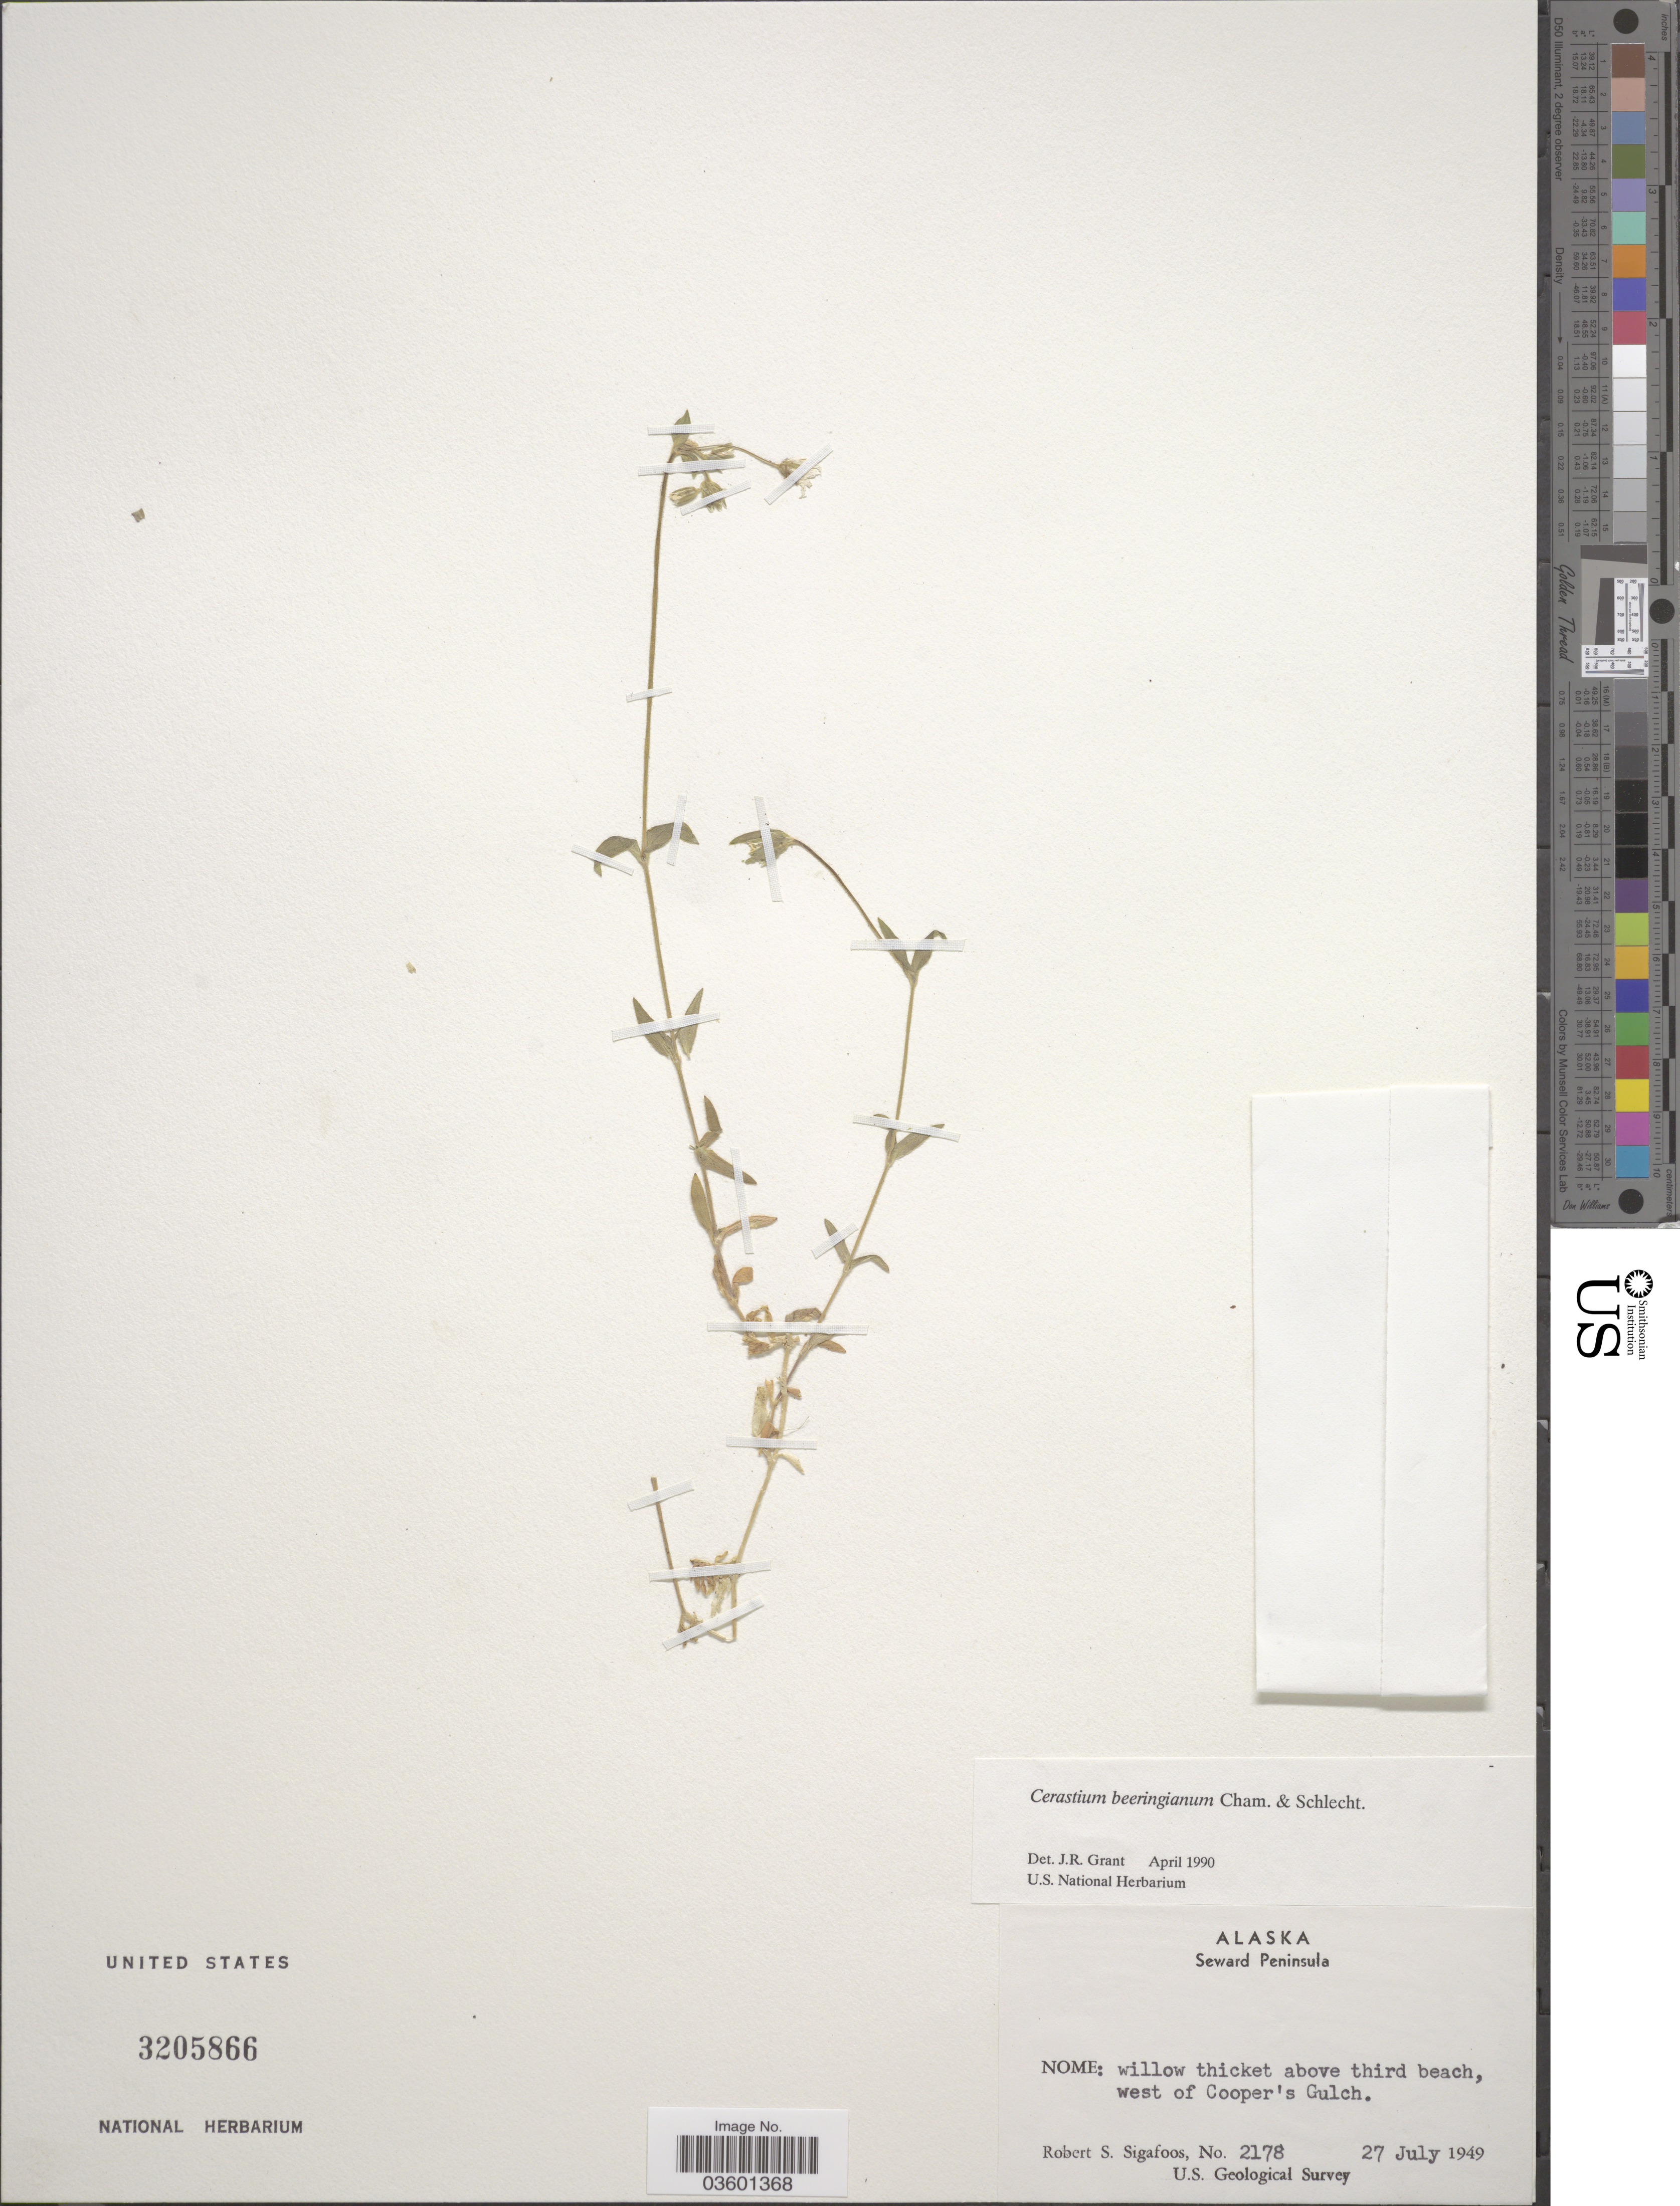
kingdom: Plantae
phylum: Tracheophyta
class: Magnoliopsida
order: Caryophyllales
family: Caryophyllaceae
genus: Cerastium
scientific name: Cerastium beeringianum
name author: Cham. & Schltdl.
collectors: R. Sigafoos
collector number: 2178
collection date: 1949-07-27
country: United States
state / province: Alaska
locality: Seward Peninsula. Nome: willow thicket above third beach, west of Cooper's Gulch.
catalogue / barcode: US 3205866